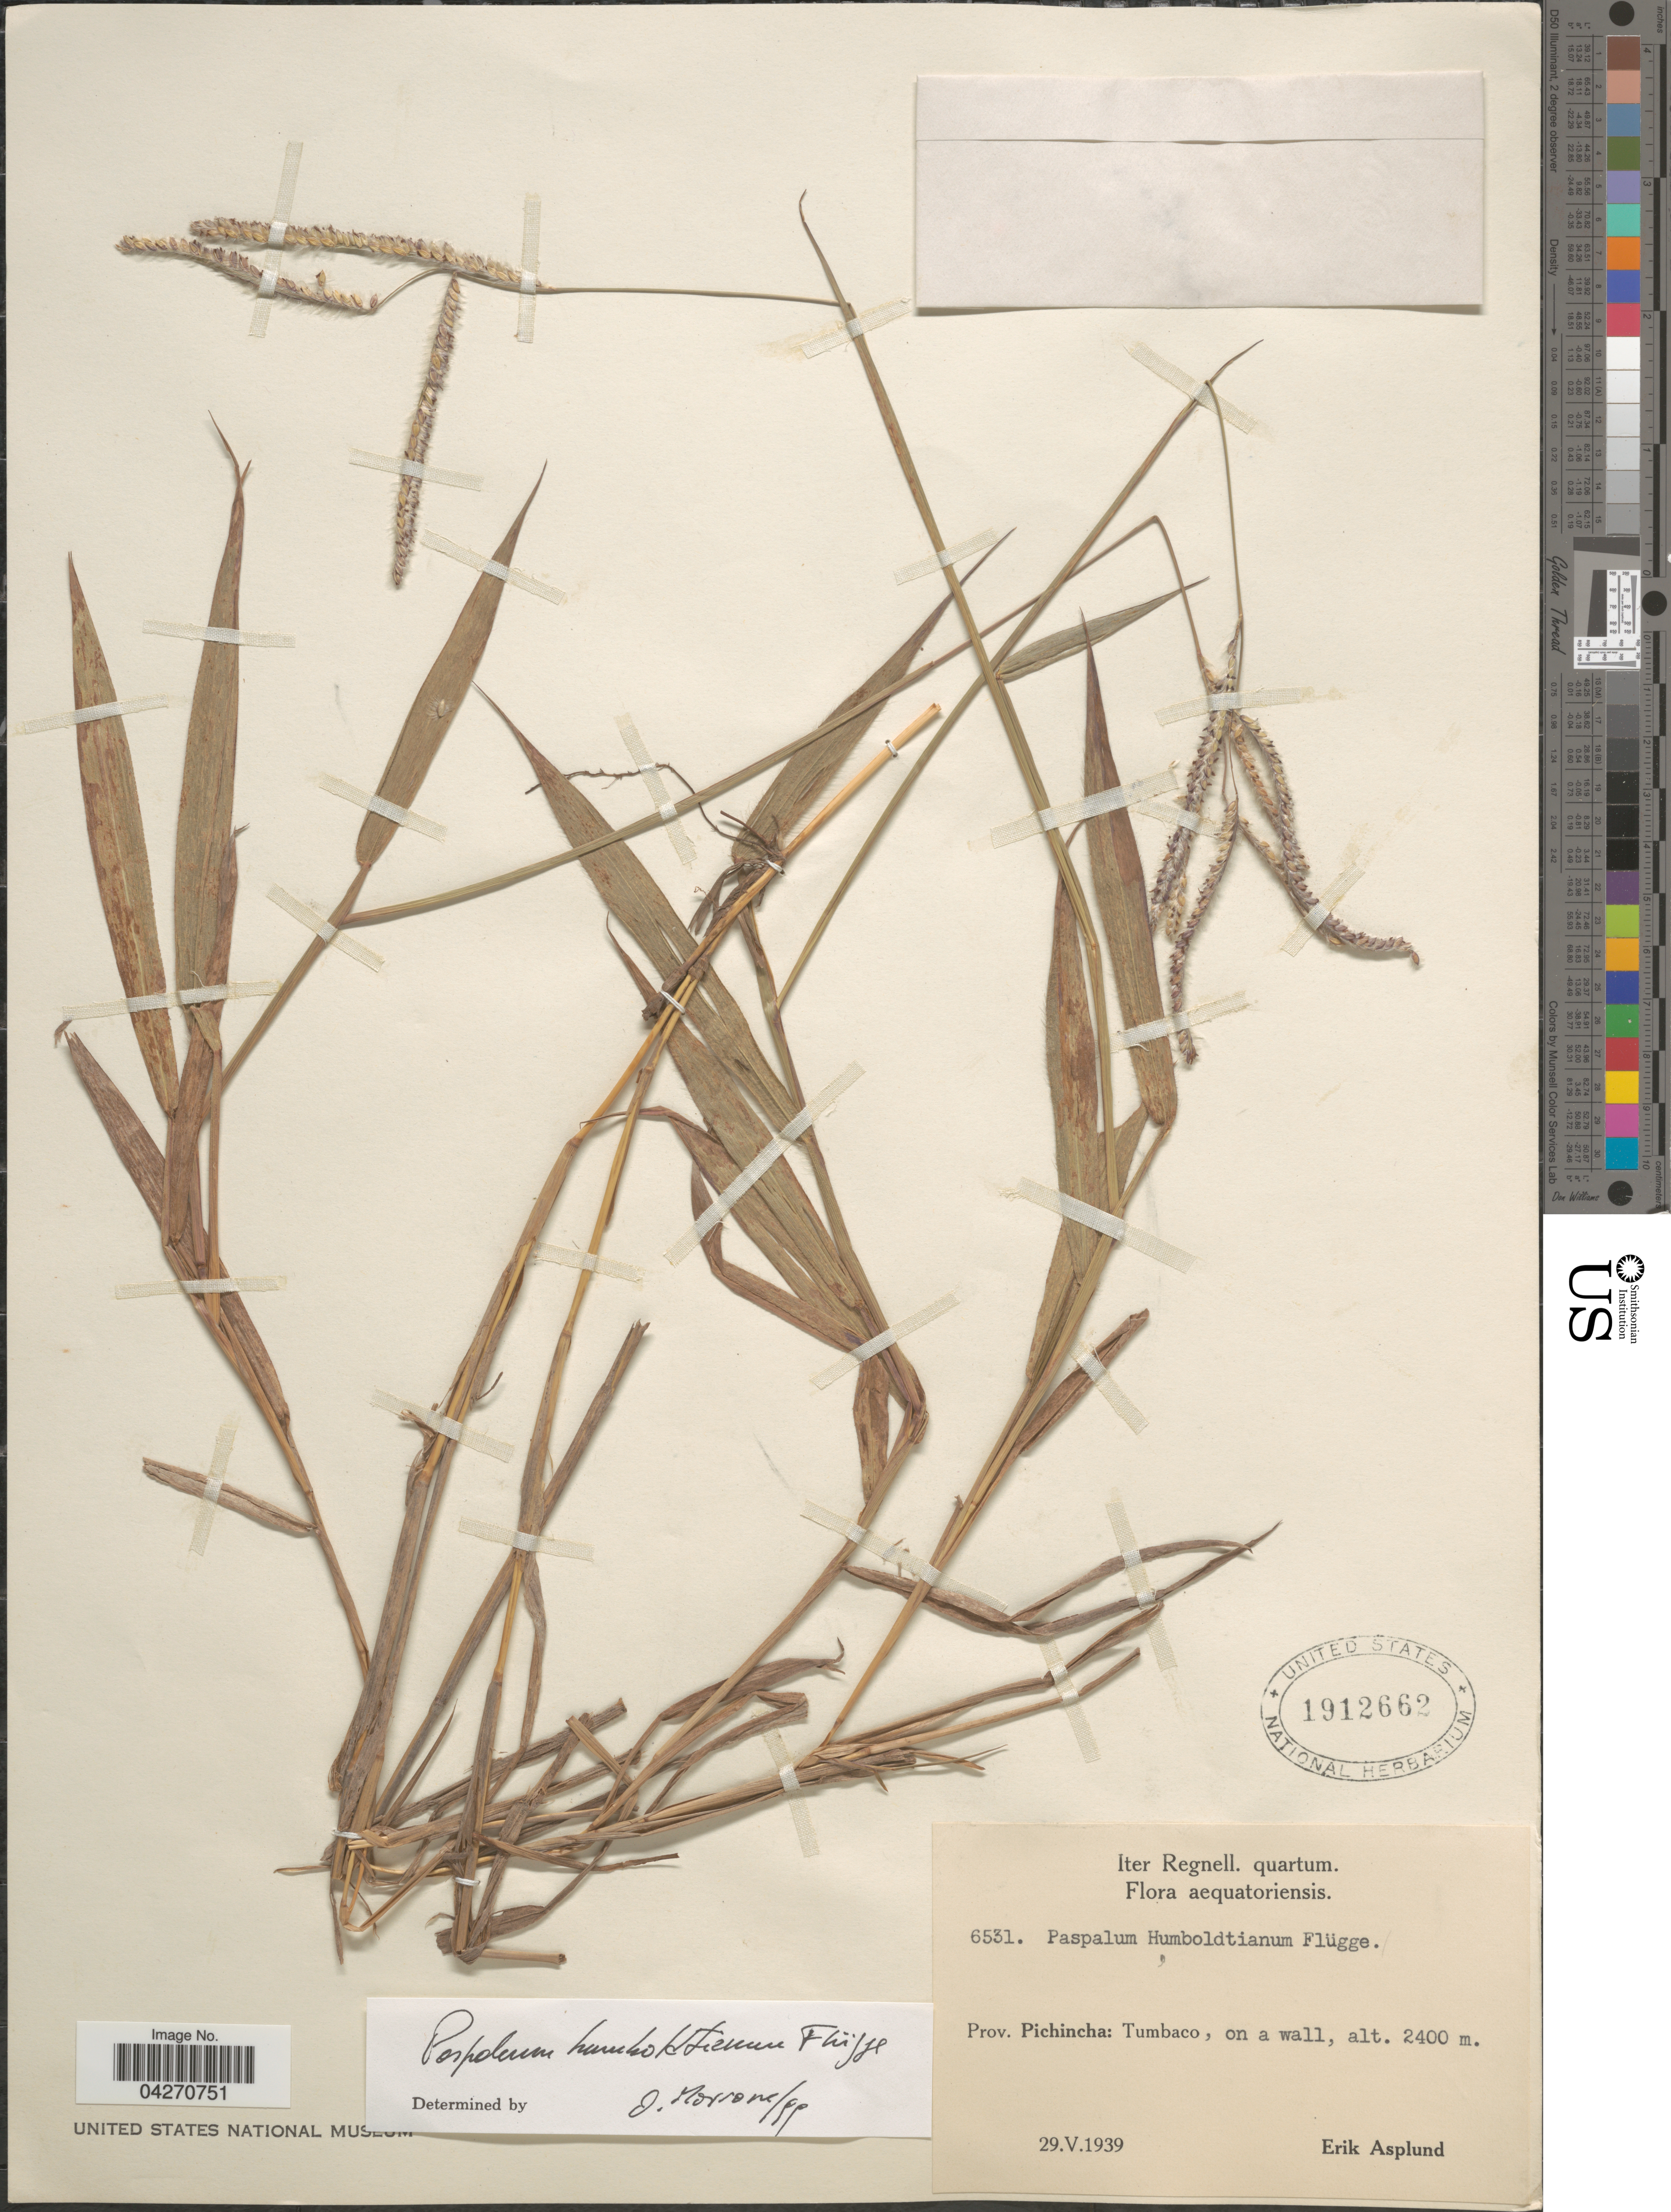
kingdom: Plantae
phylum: Tracheophyta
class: Liliopsida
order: Poales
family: Poaceae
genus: Paspalum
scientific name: Paspalum humboldtianum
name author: Flüggé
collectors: E. Asplund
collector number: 6531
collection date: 1939-05-29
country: Ecuador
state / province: Pichincha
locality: Iter Regnell. quartum. Tumbaco, on a wall.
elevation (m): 2400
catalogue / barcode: US 1912662